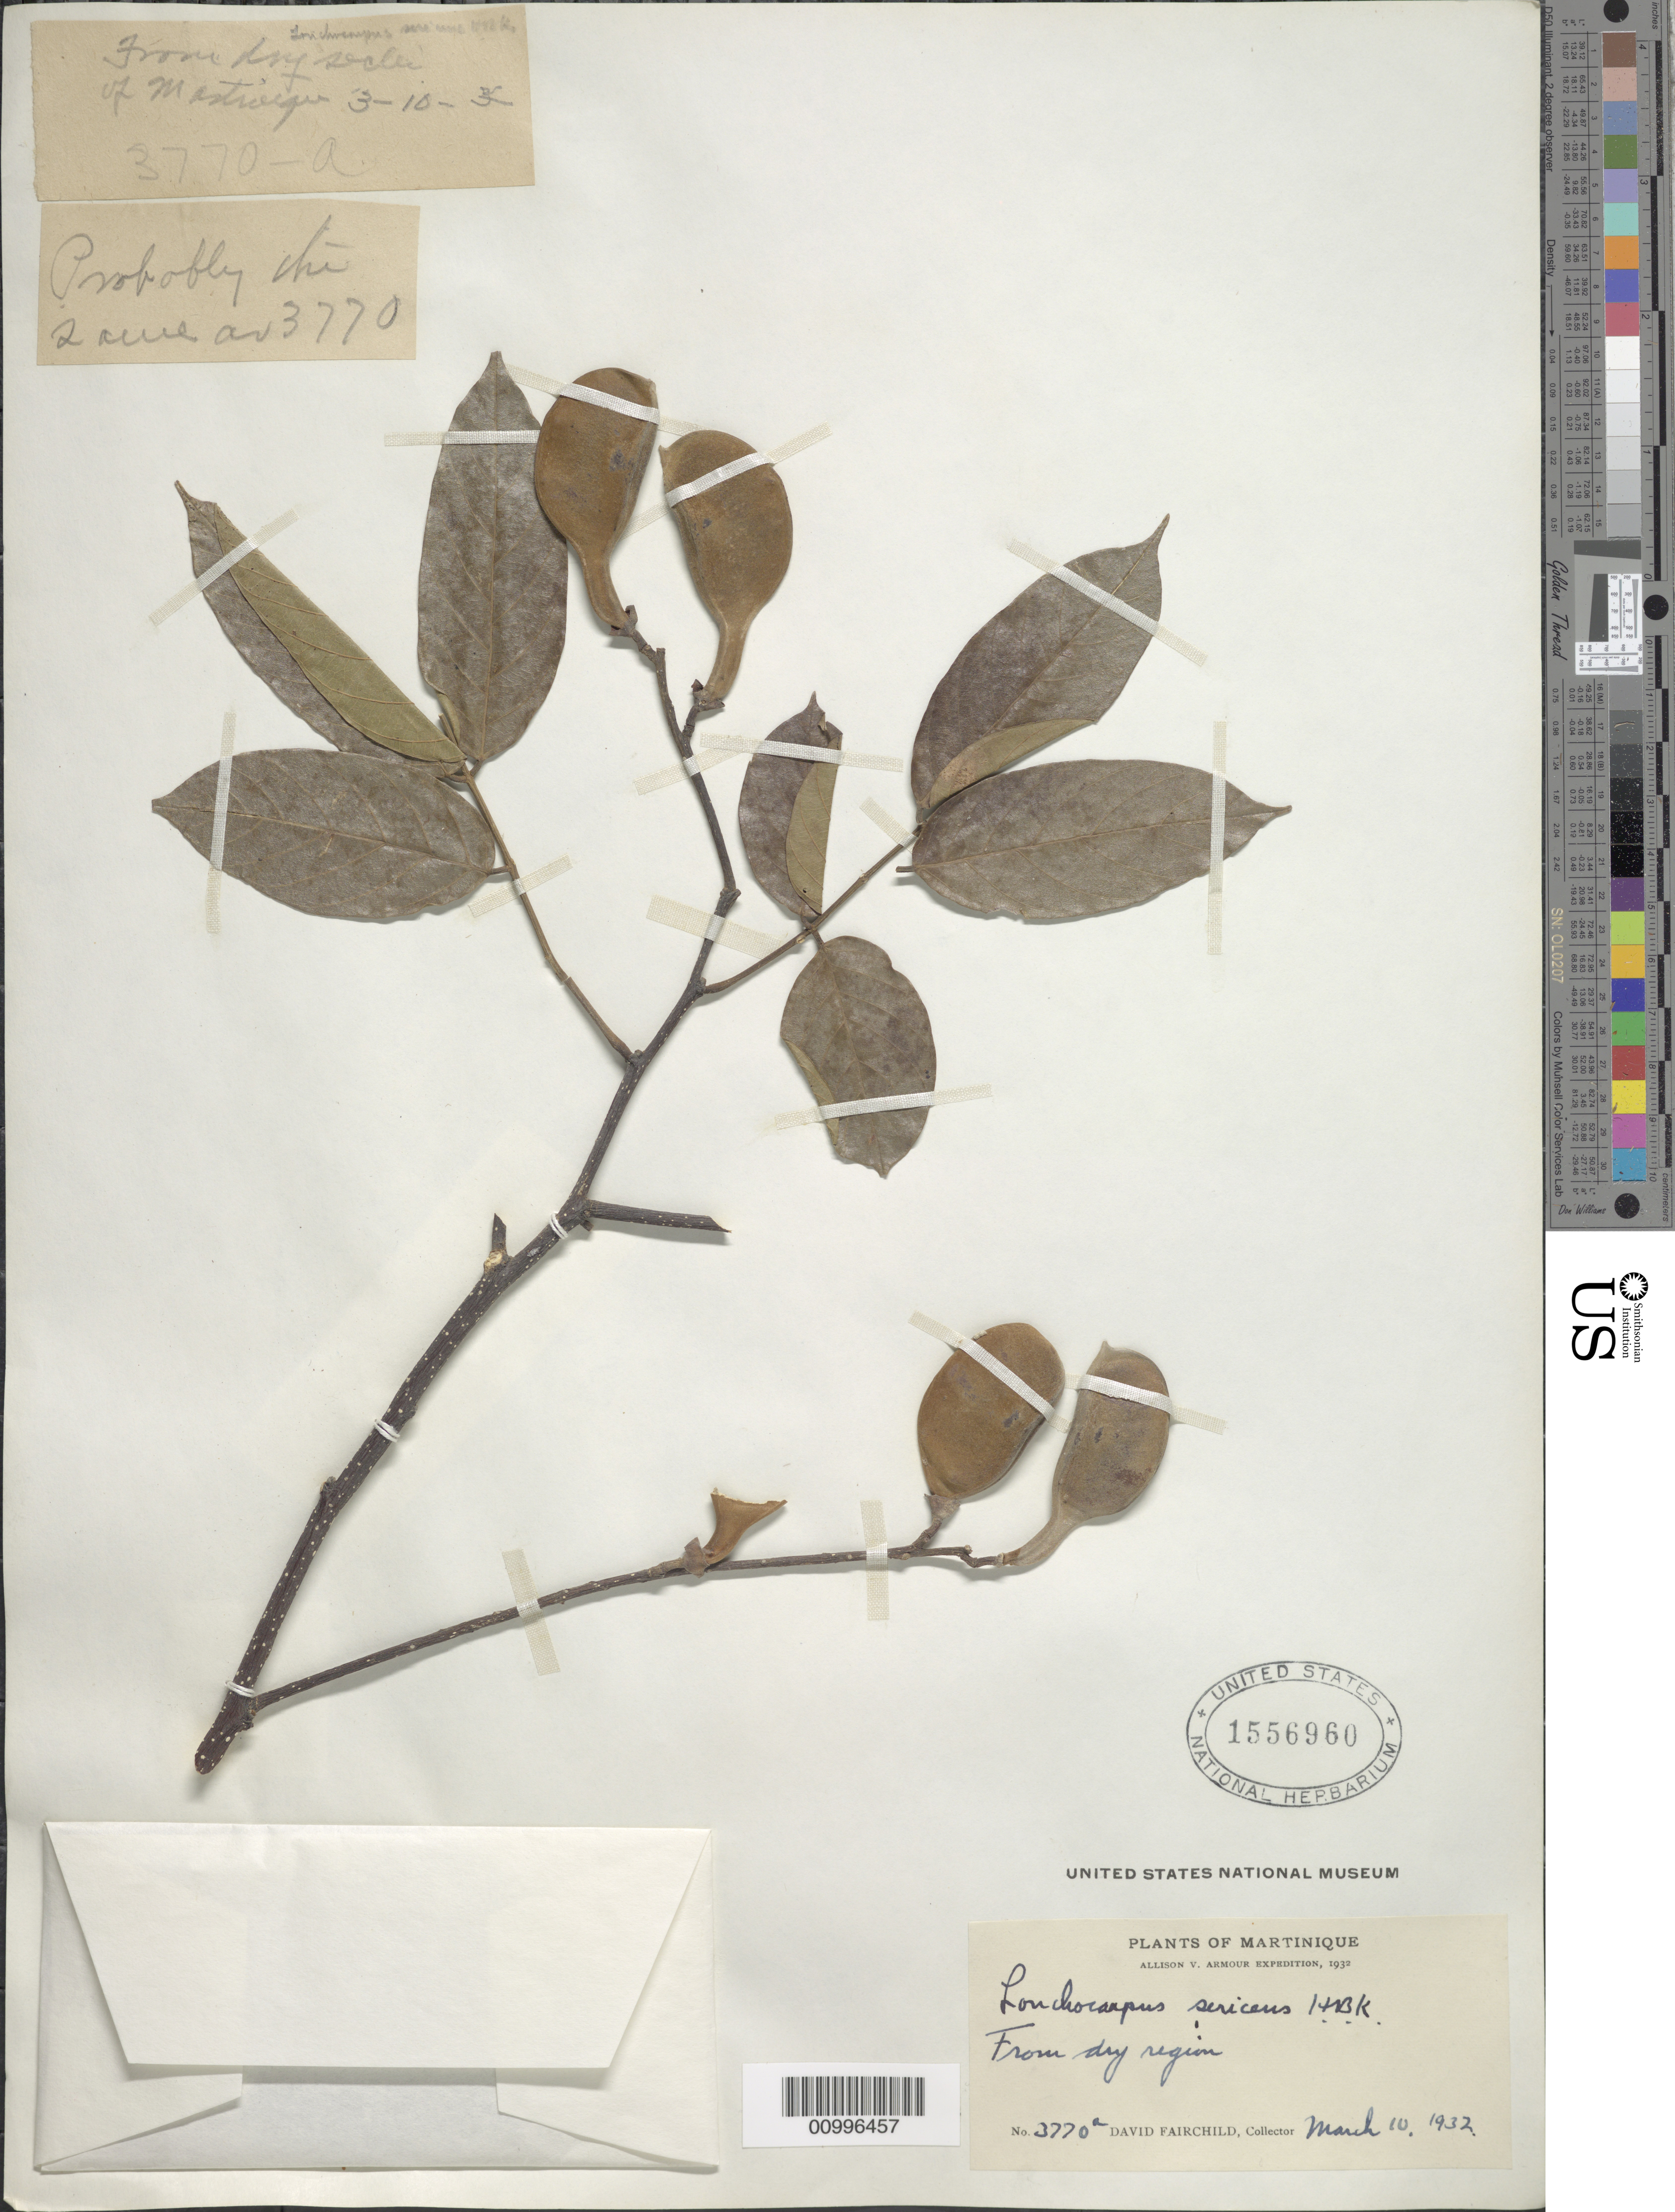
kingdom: Plantae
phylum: Tracheophyta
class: Magnoliopsida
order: Fabales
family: Fabaceae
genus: Lonchocarpus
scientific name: Lonchocarpus sericeus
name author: (Poir.) Kunth ex DC.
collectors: D. Fairchild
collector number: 3770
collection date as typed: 10 Mar 1932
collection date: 1932-03-10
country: Martinique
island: Martinique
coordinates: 0 N, 0 E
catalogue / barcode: US 1556960